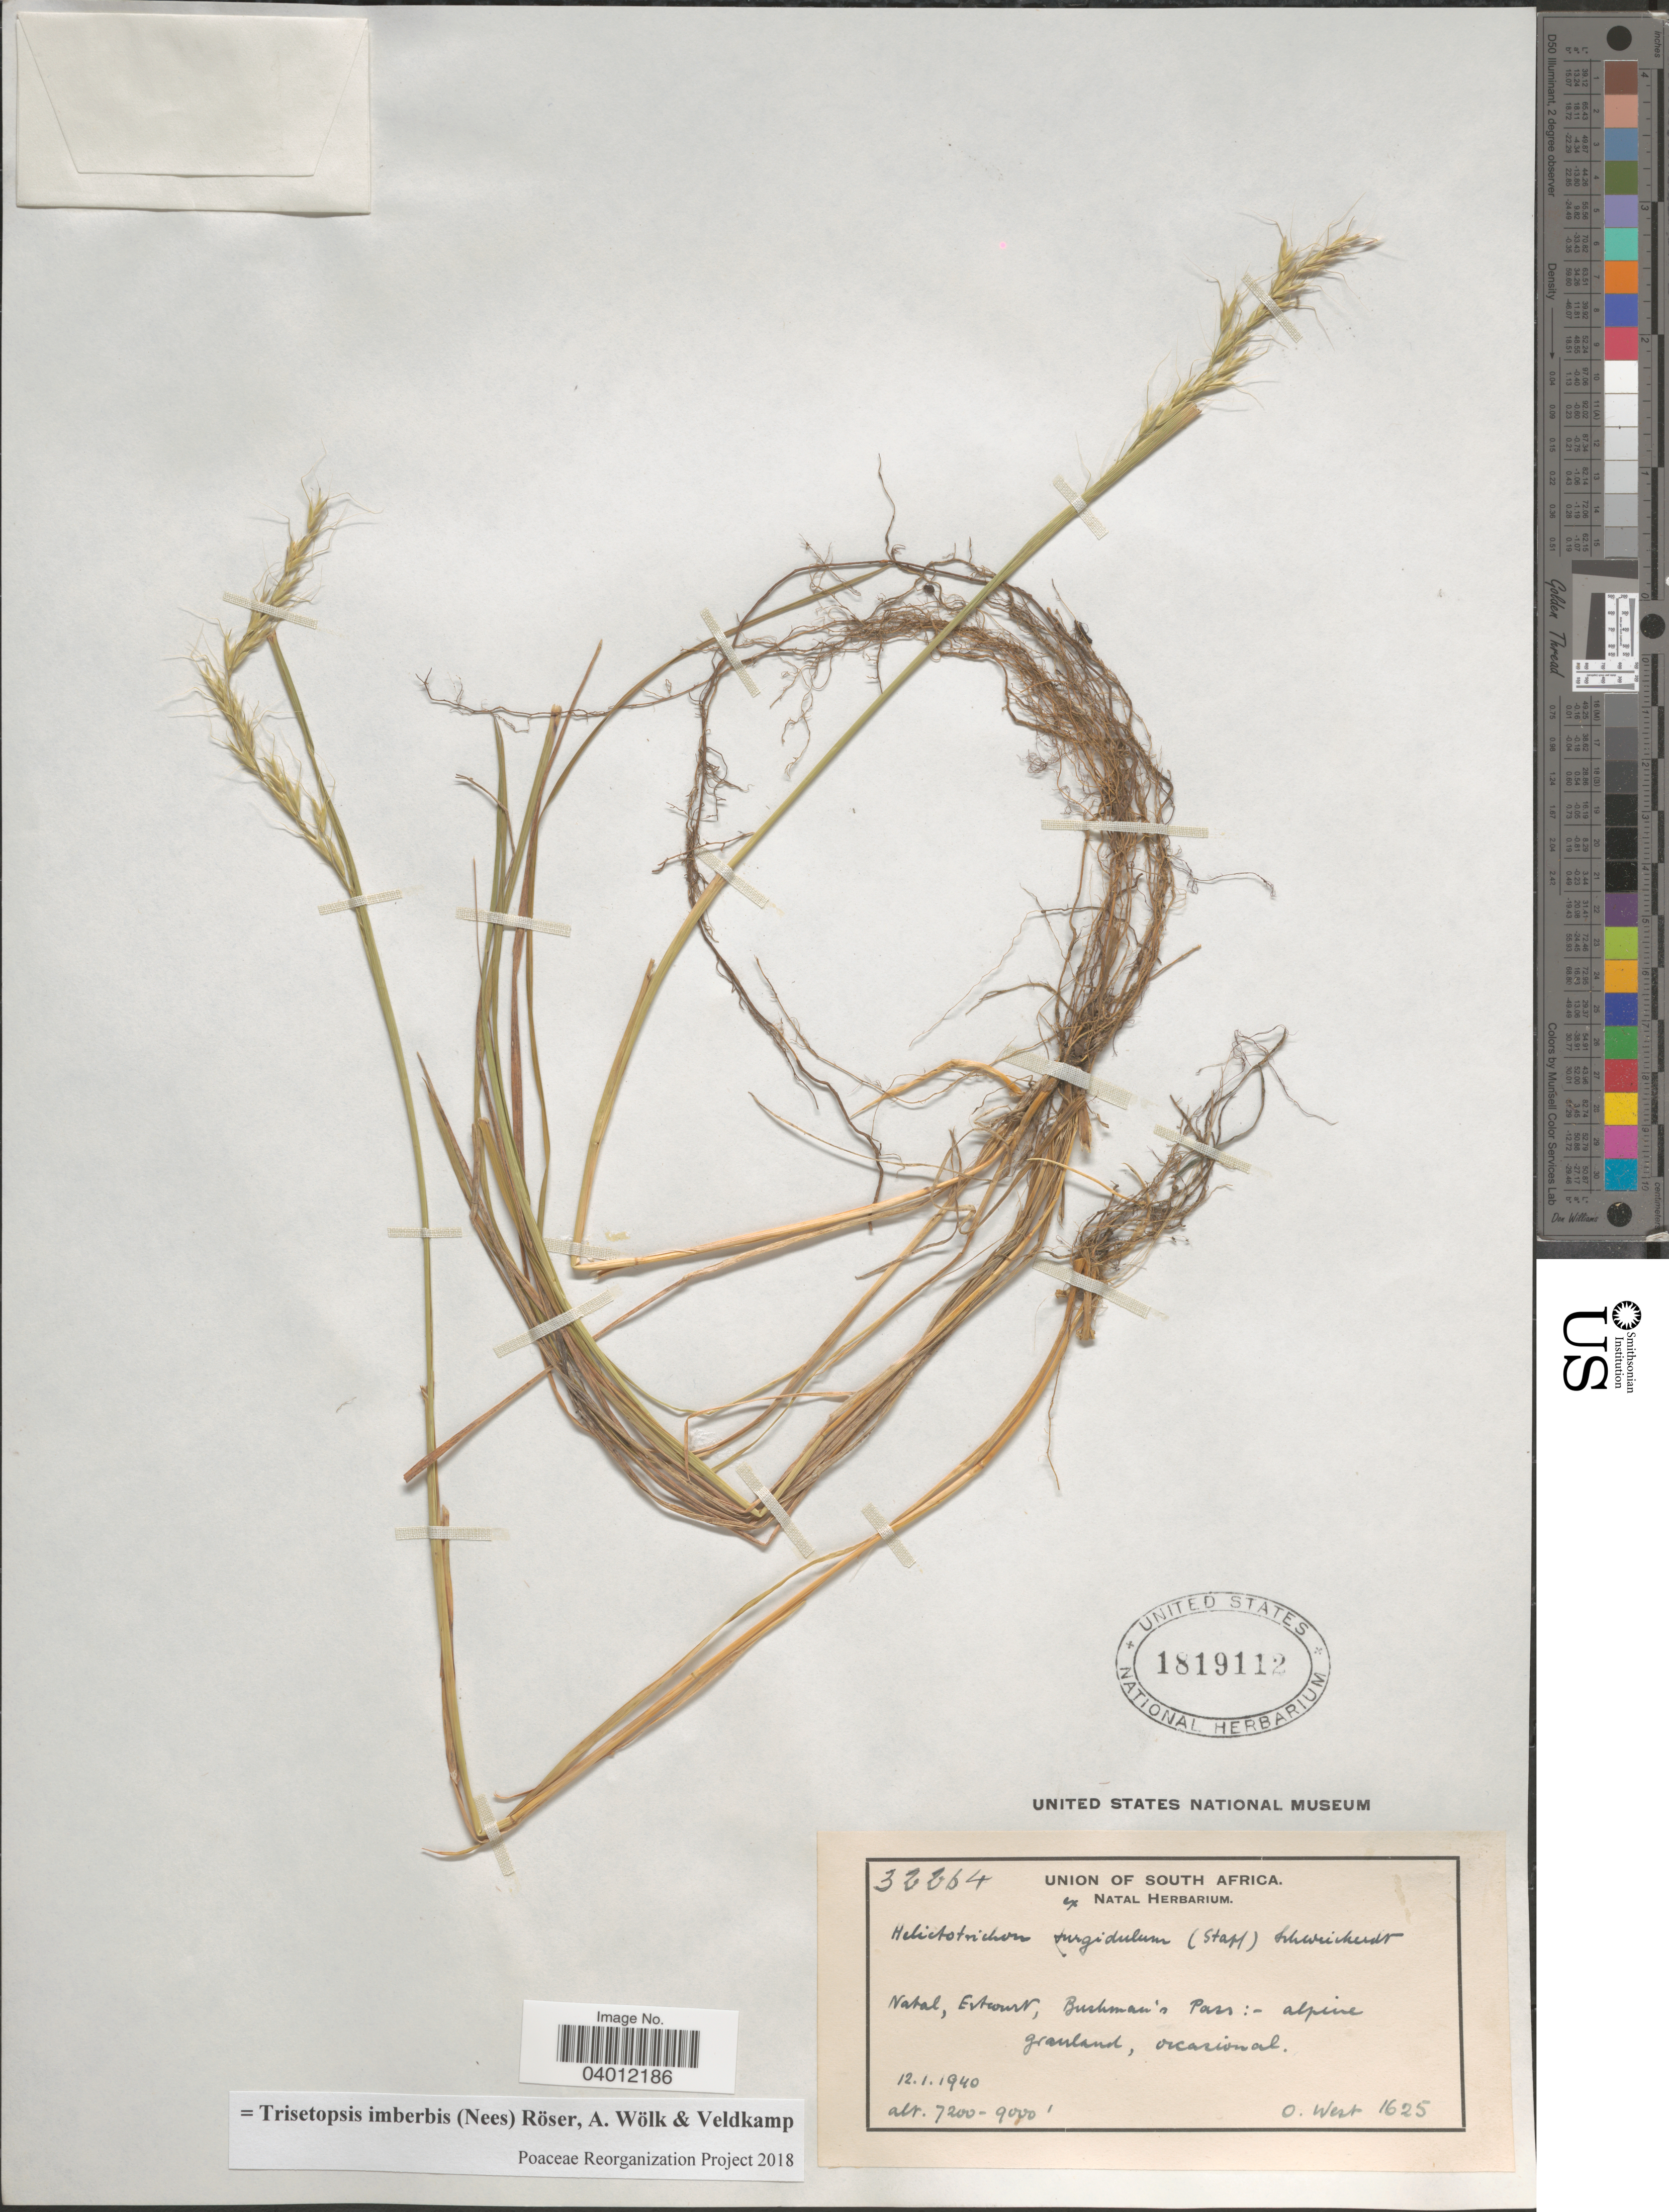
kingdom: Plantae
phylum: Tracheophyta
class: Liliopsida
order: Poales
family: Poaceae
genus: Trisetopsis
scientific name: Trisetopsis imberbis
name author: (Nees) Röser et al.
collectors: O. West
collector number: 1625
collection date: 1940-01-12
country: South Africa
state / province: KwaZulu-Natal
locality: Natal, Estcourt, Bushman's Pass.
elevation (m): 2195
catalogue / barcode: US 1819112